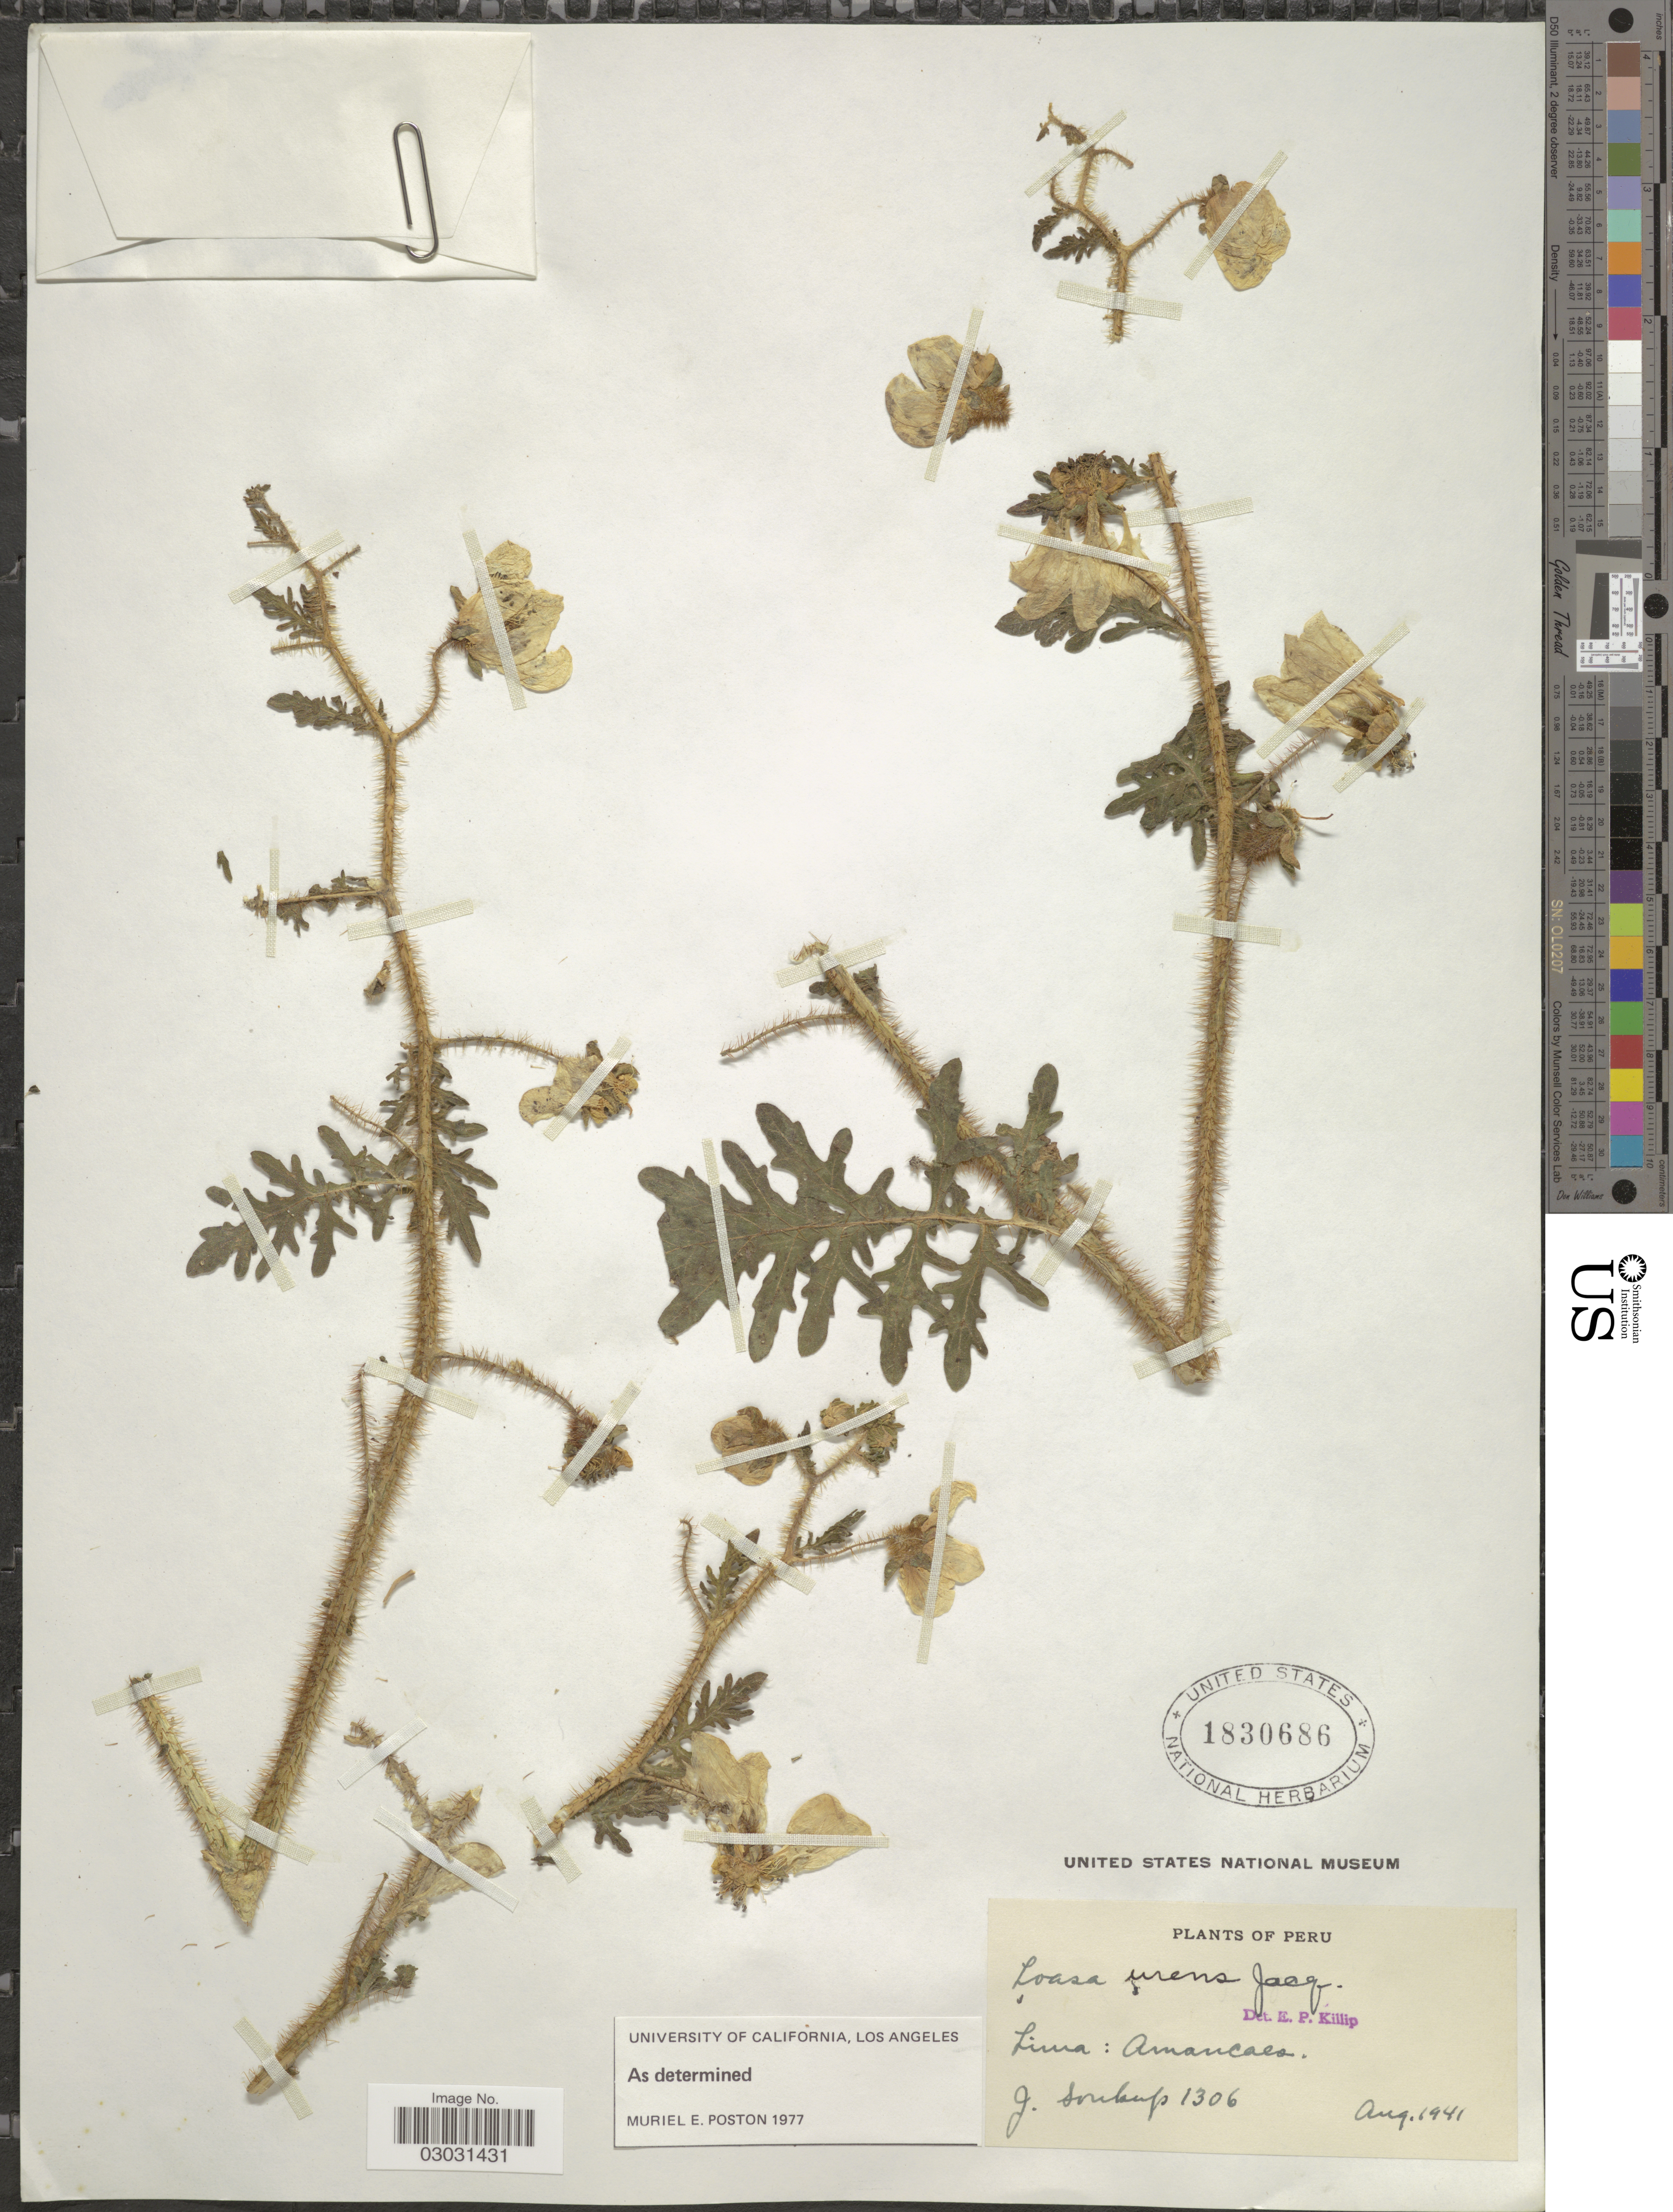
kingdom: Plantae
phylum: Tracheophyta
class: Magnoliopsida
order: Cornales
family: Loasaceae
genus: Nasa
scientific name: Nasa urens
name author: (Jacq.) Weigand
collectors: J. Soukup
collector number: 1306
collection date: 1941-08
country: Peru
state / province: Lima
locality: Amancaes.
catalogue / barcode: US 1830686